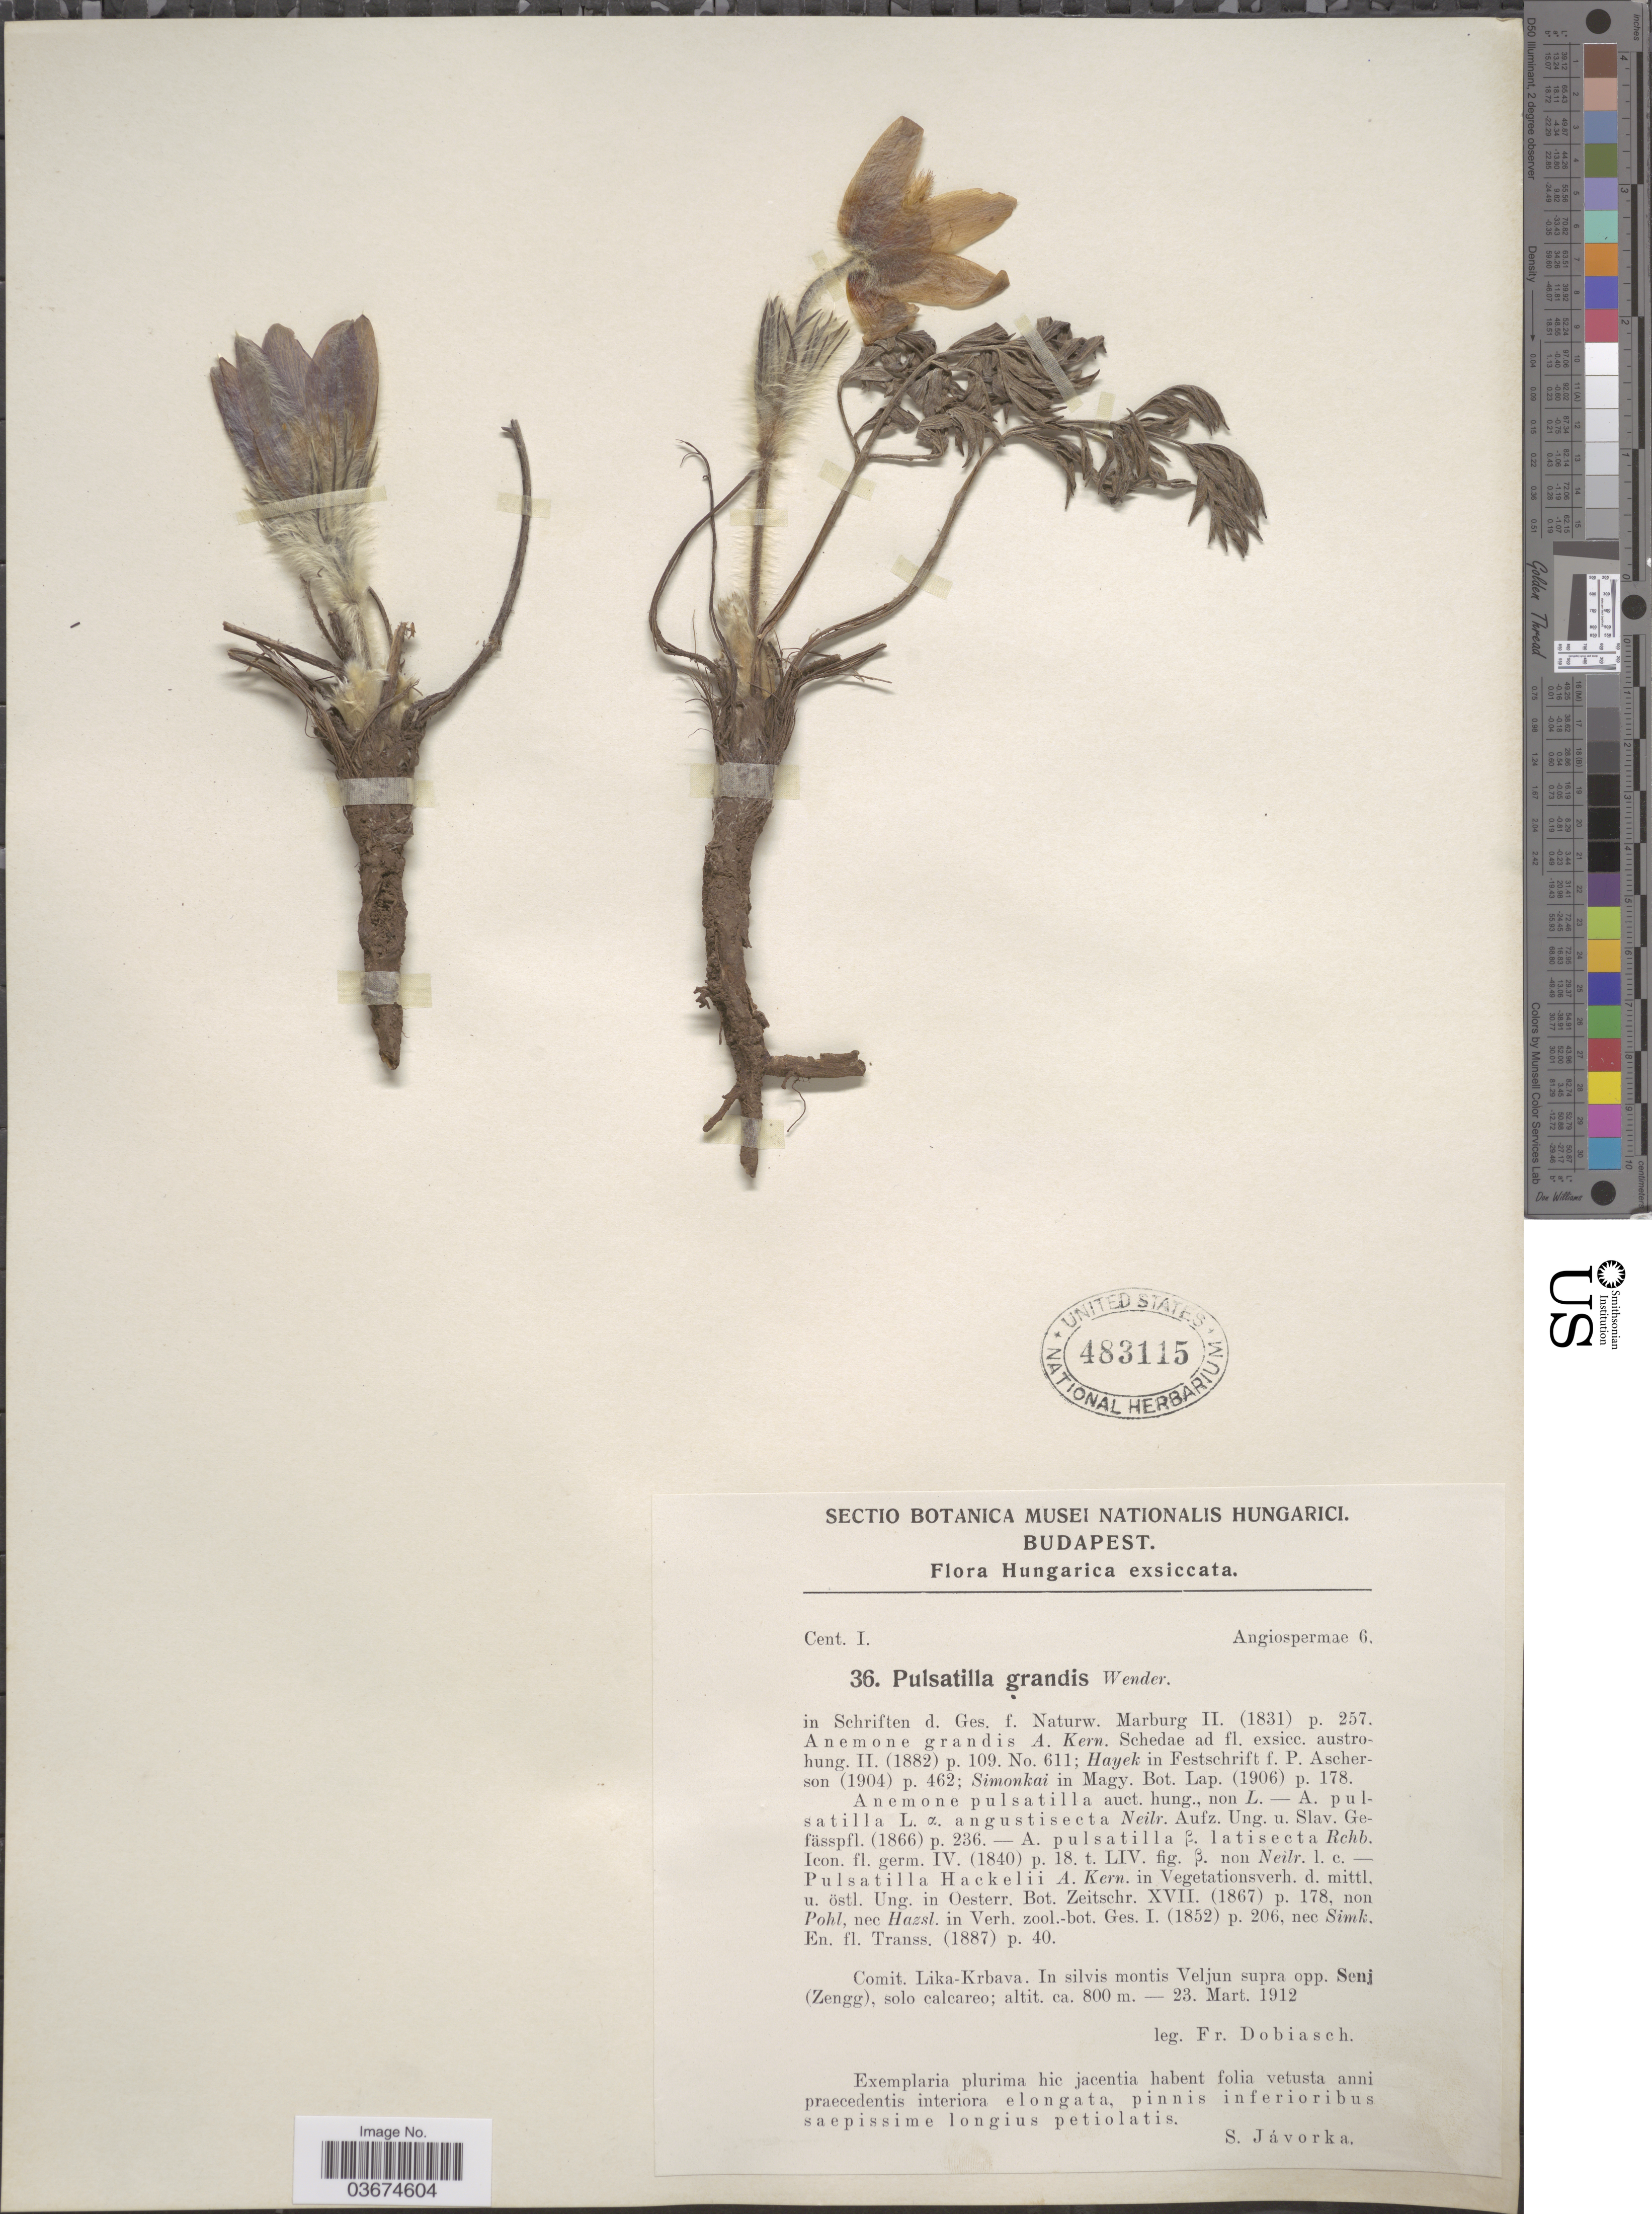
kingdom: Plantae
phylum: Tracheophyta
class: Magnoliopsida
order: Ranunculales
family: Ranunculaceae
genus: Pulsatilla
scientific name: Pulsatilla grandis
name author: Wender.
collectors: F. Dobiasch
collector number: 36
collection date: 1912-03-23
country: Hungary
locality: Comit. Lika-Krbava. In silvis montis Veljun supra opp. Senj (Zengg).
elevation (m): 800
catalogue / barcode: US 483115